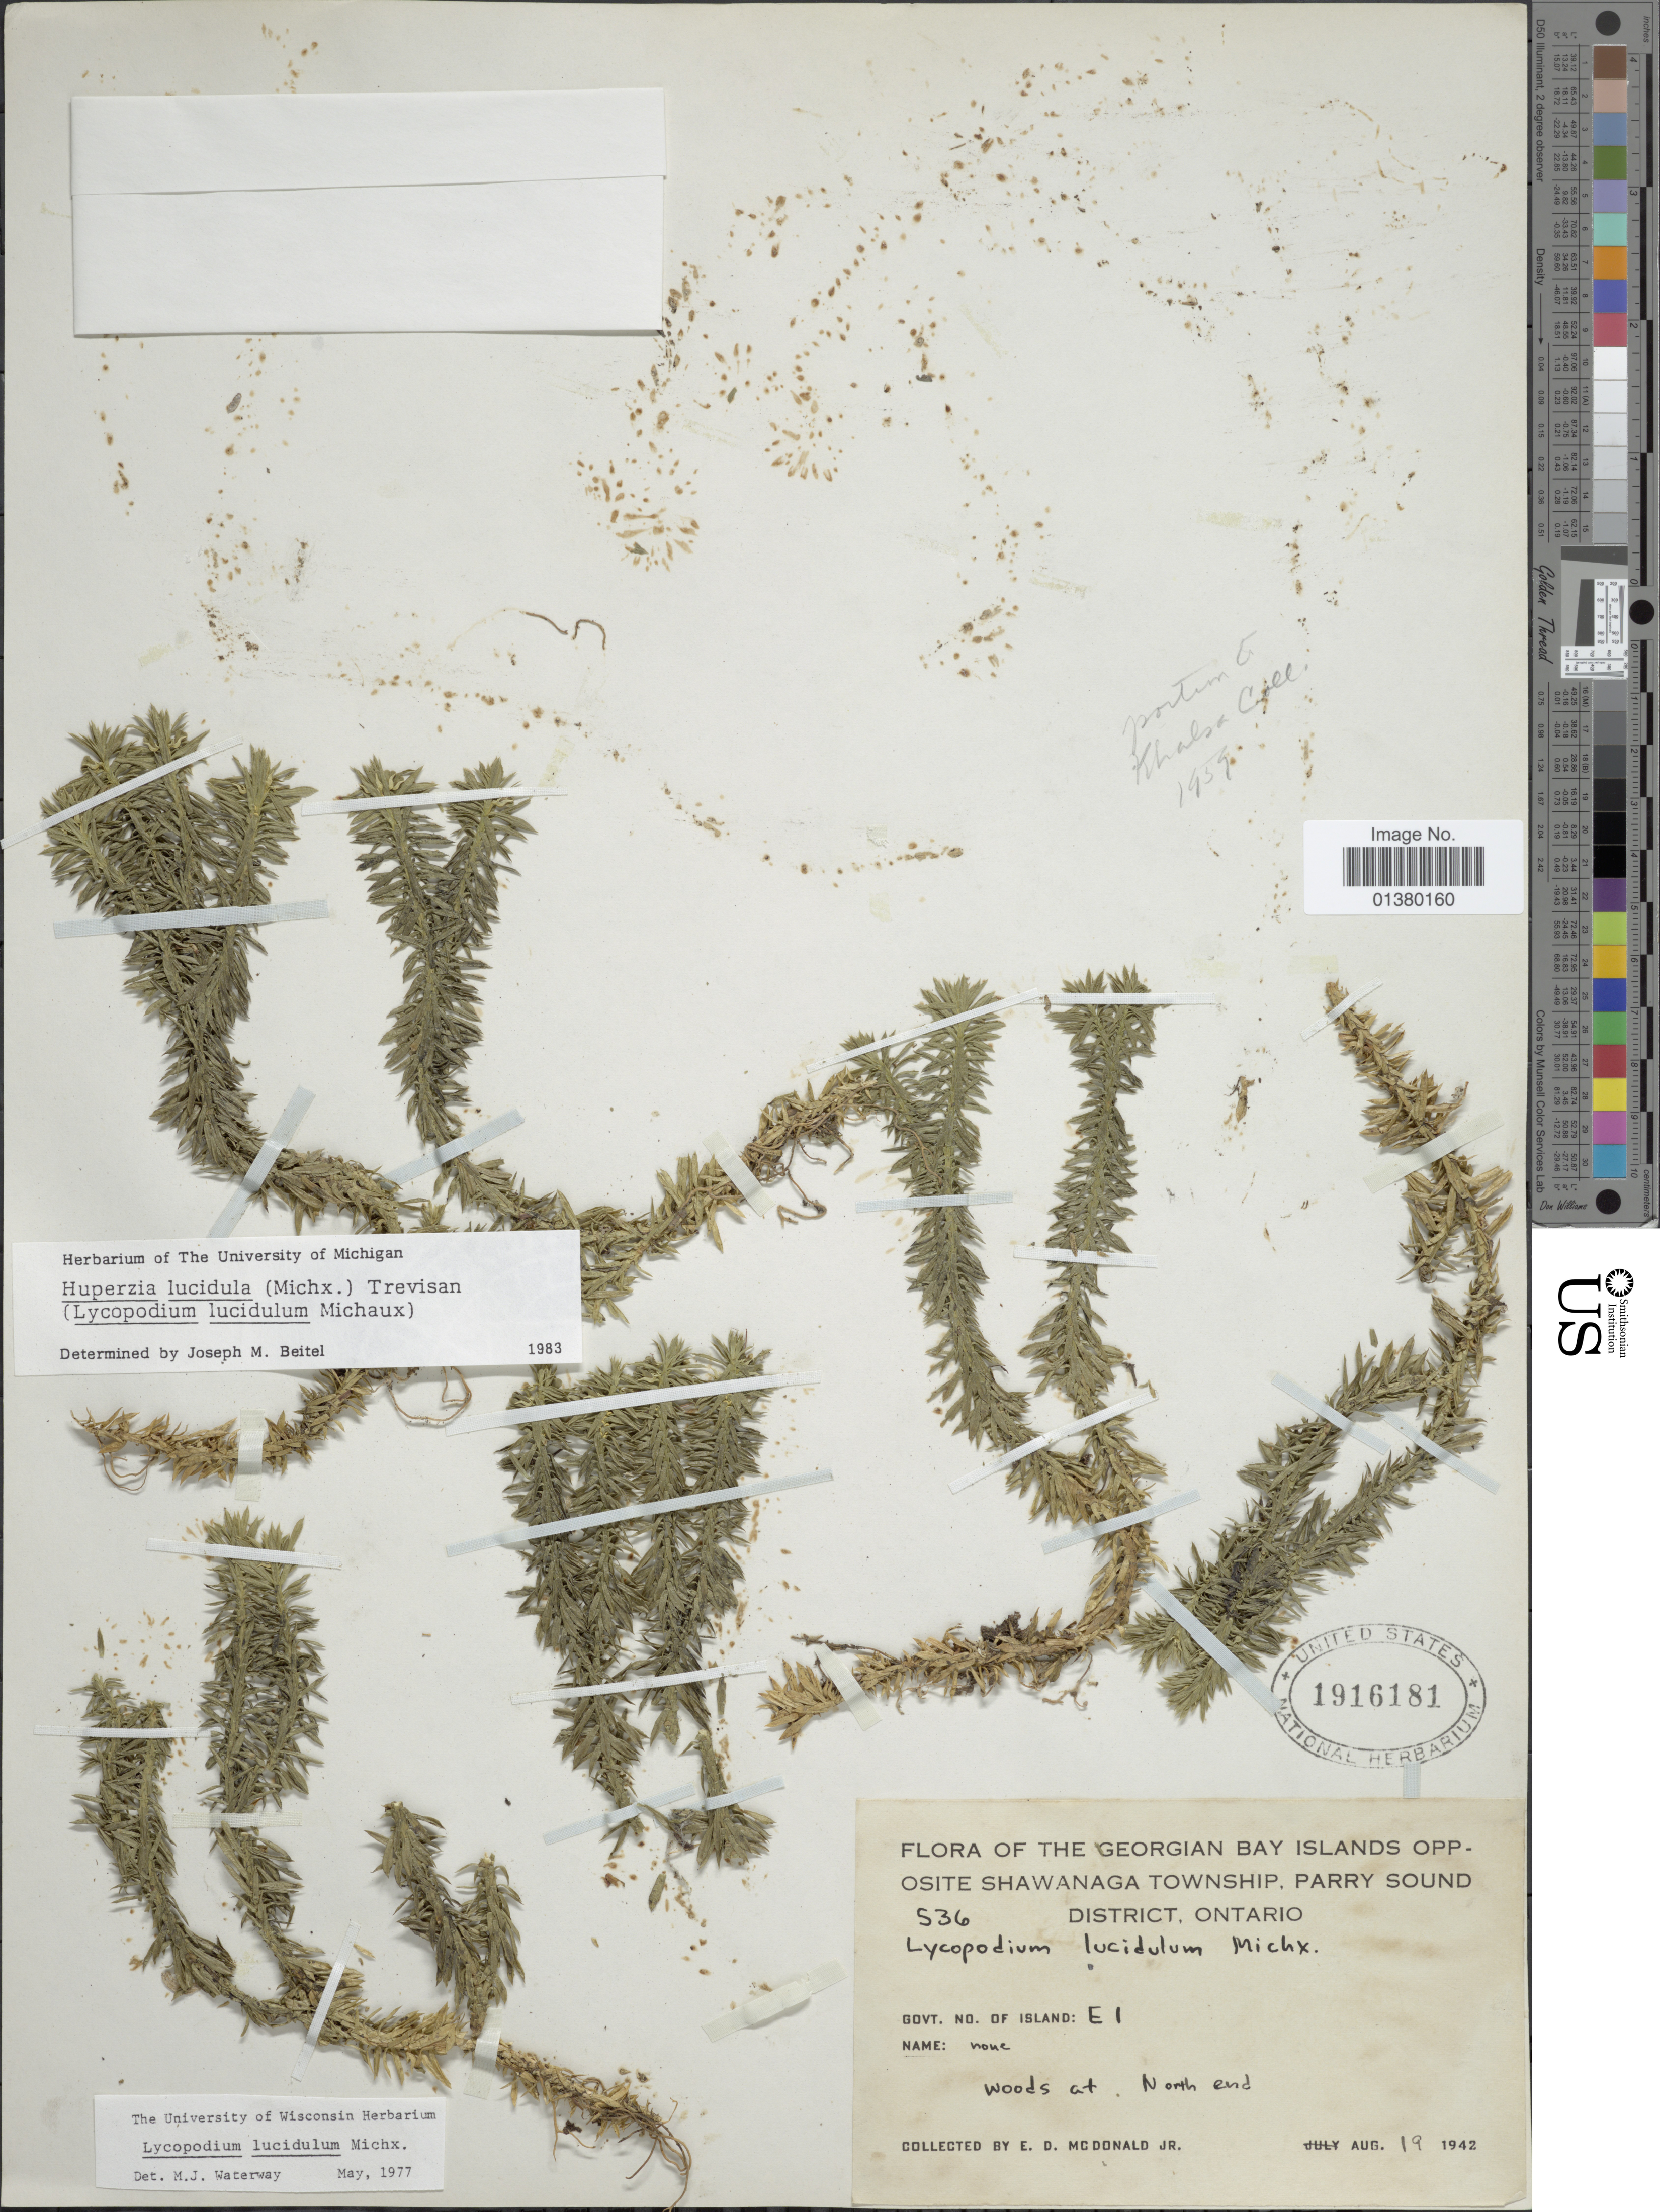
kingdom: Plantae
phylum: Tracheophyta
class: Lycopodiopsida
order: Lycopodiales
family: Lycopodiaceae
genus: Huperzia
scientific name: Huperzia lucidula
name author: (Michx.) Trevis.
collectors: E. D. McDonald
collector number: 536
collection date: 1942-08-19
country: Canada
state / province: Ontario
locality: The Georgian Bay Islands opposite Shawanaga Township, Parry Sound District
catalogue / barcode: US 1916181